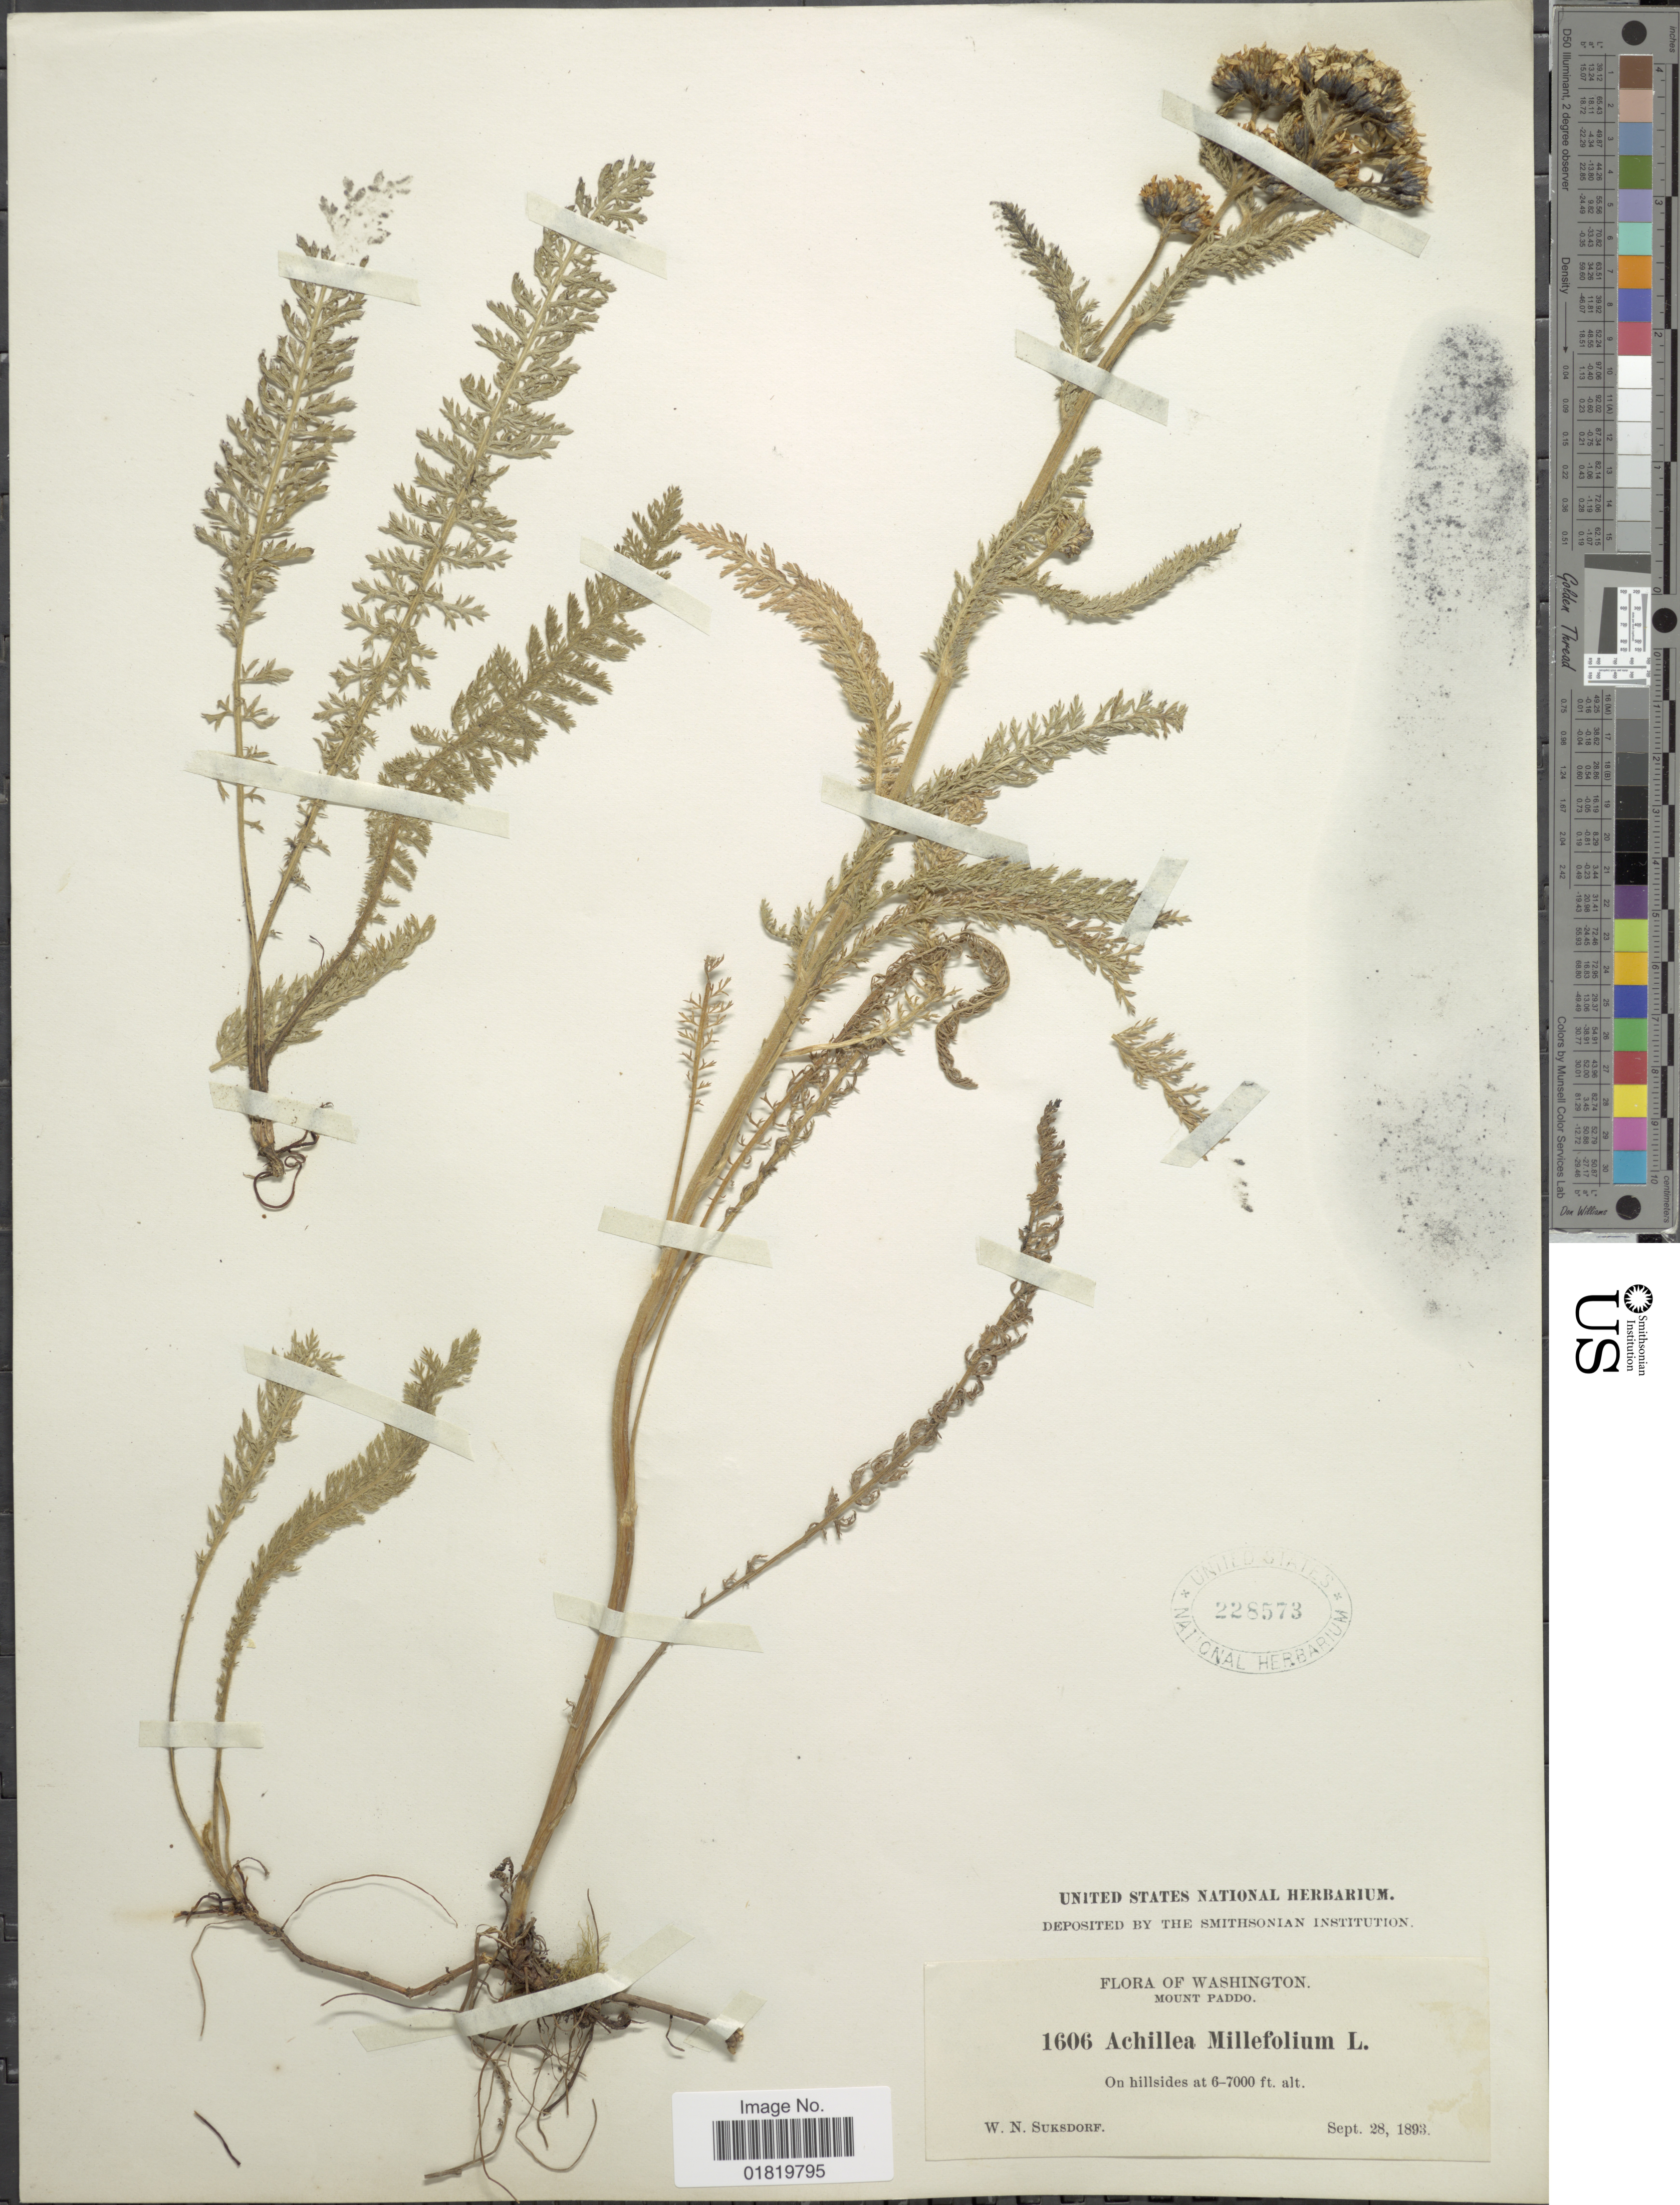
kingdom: Plantae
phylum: Tracheophyta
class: Magnoliopsida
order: Asterales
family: Asteraceae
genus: Achillea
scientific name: Achillea borealis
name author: Bong.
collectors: W. N. Suksdorf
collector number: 1606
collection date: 1893-09-28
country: United States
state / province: Washington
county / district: Skamania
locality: Mount Paddo. On hillside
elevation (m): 1829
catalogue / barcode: US 228573